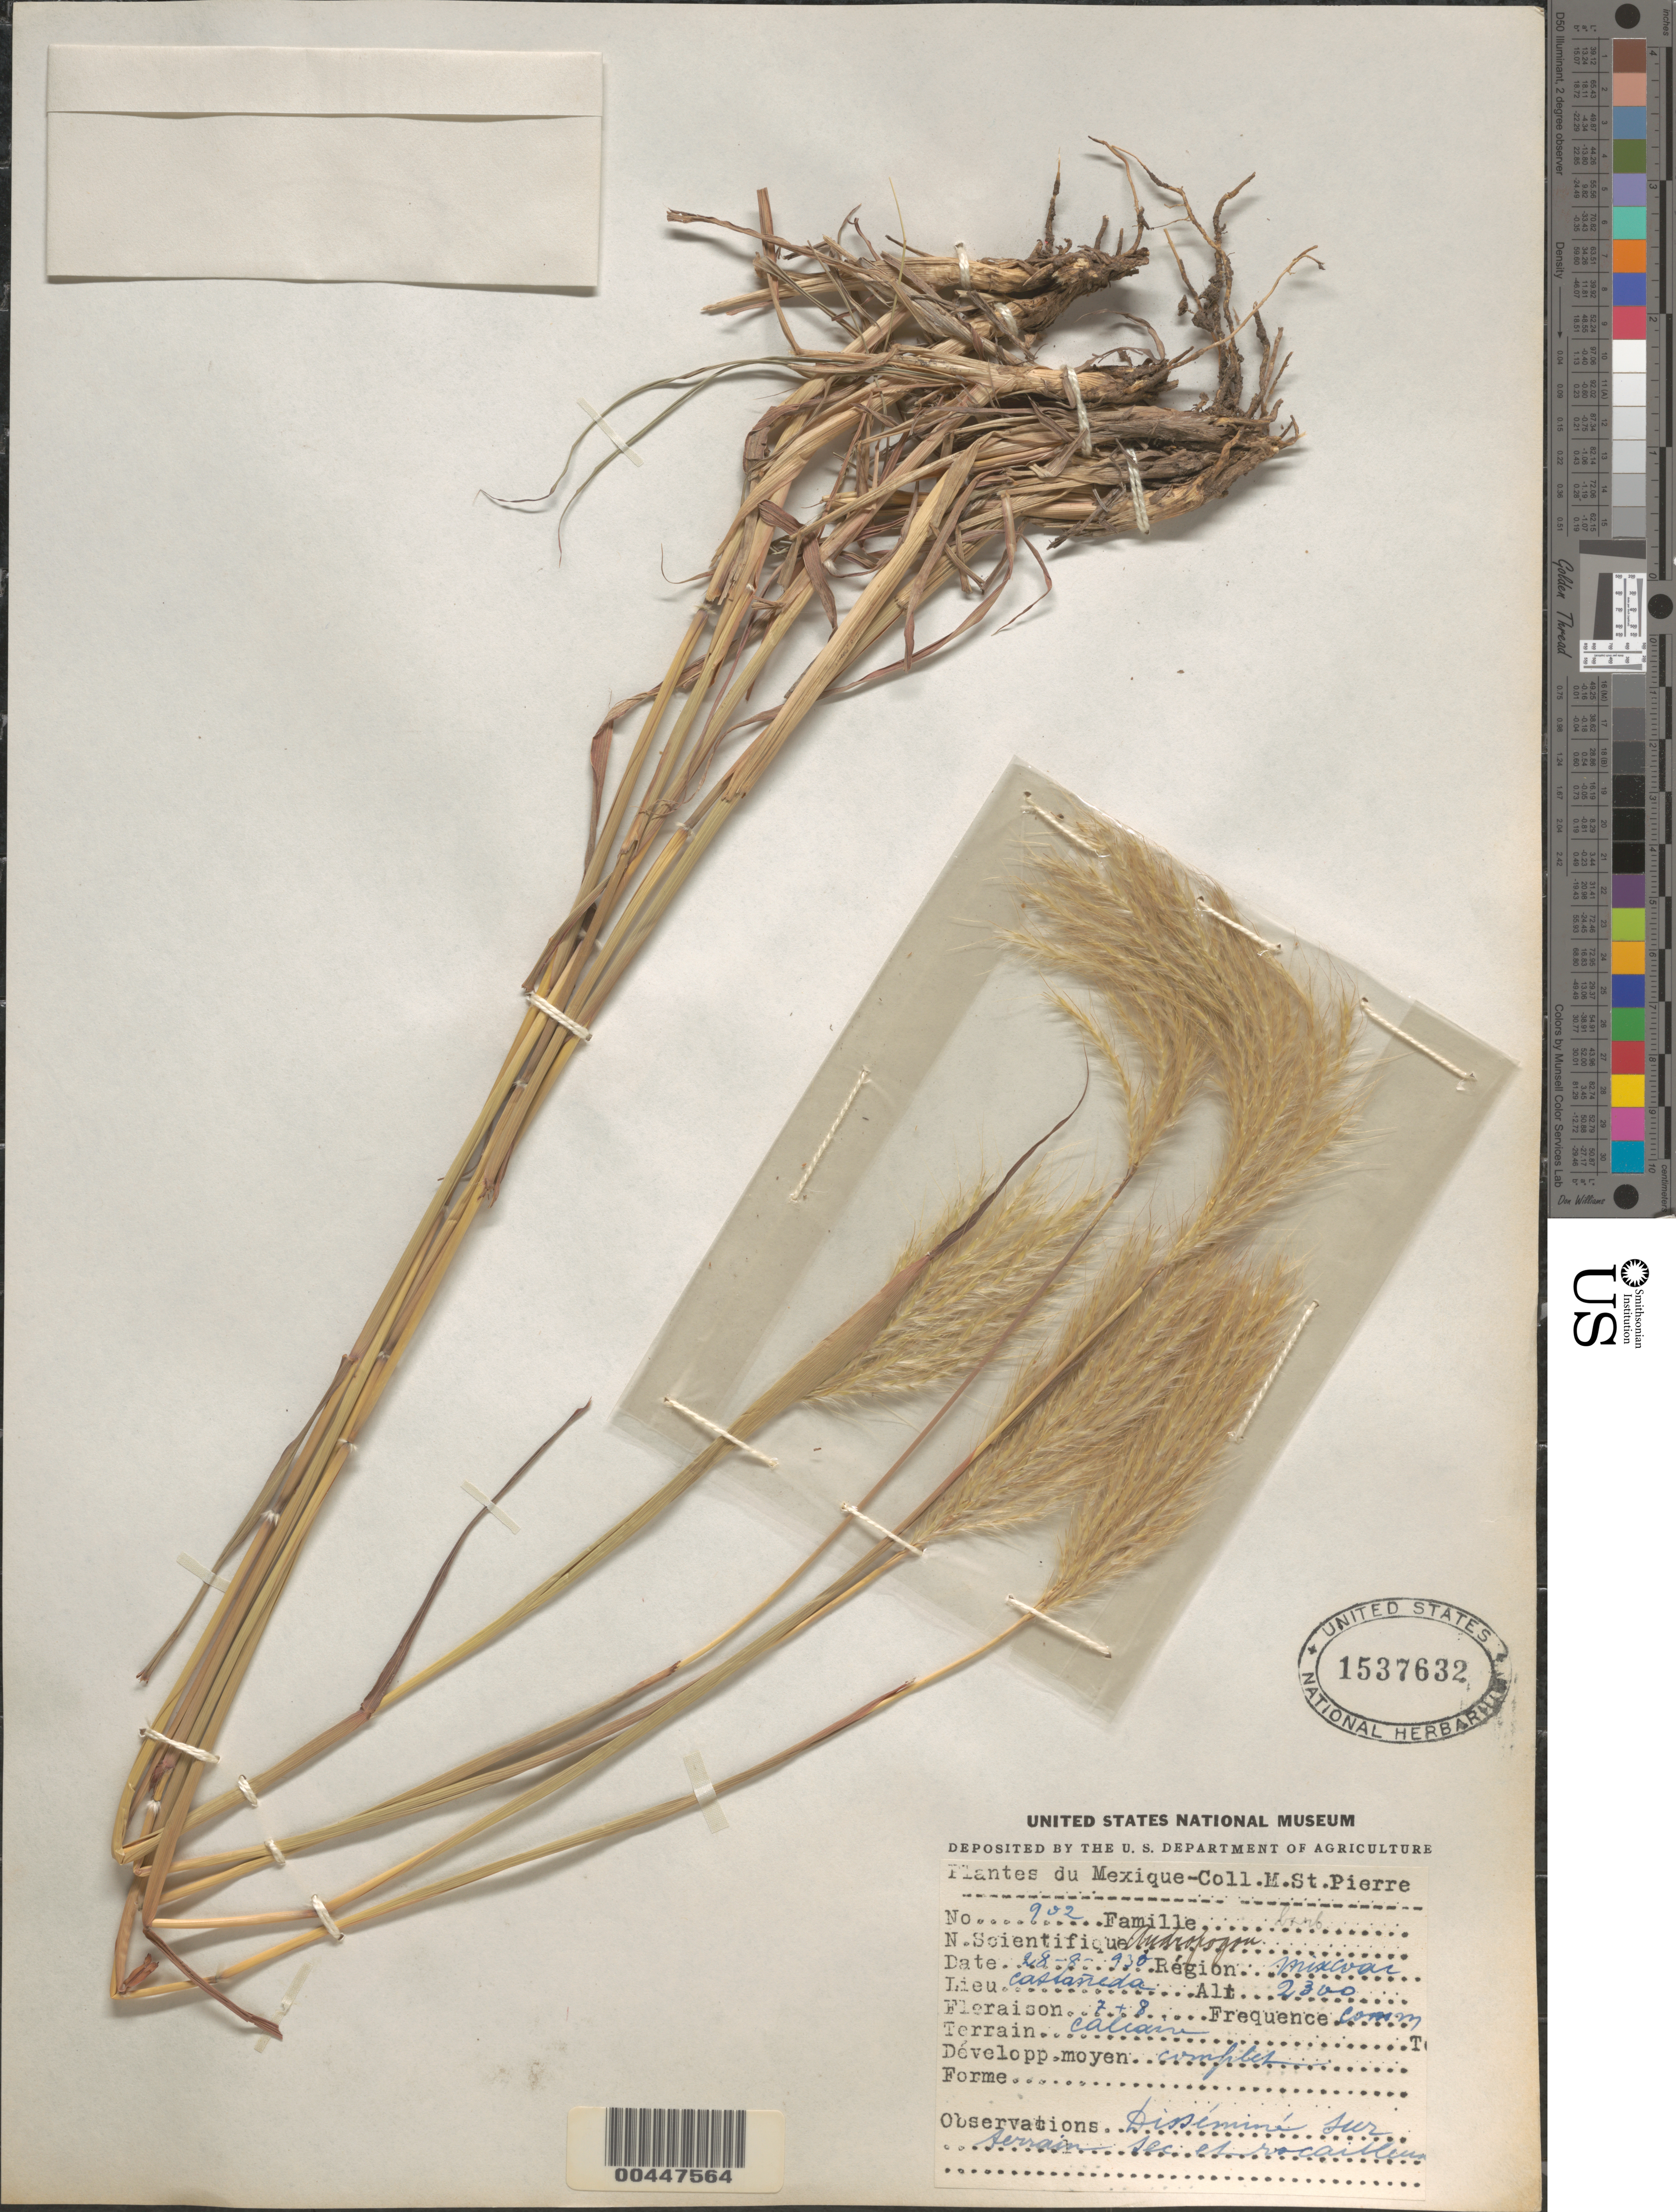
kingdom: Plantae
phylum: Tracheophyta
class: Liliopsida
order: Poales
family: Poaceae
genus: Andropogon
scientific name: Andropogon barbinodis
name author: Lag.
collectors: M. Saint-Pierre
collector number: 902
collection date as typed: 28 Aug 1930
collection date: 1930-08-28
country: Mexico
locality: Mixcoac, Castañeda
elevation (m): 2300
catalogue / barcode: US 1537632